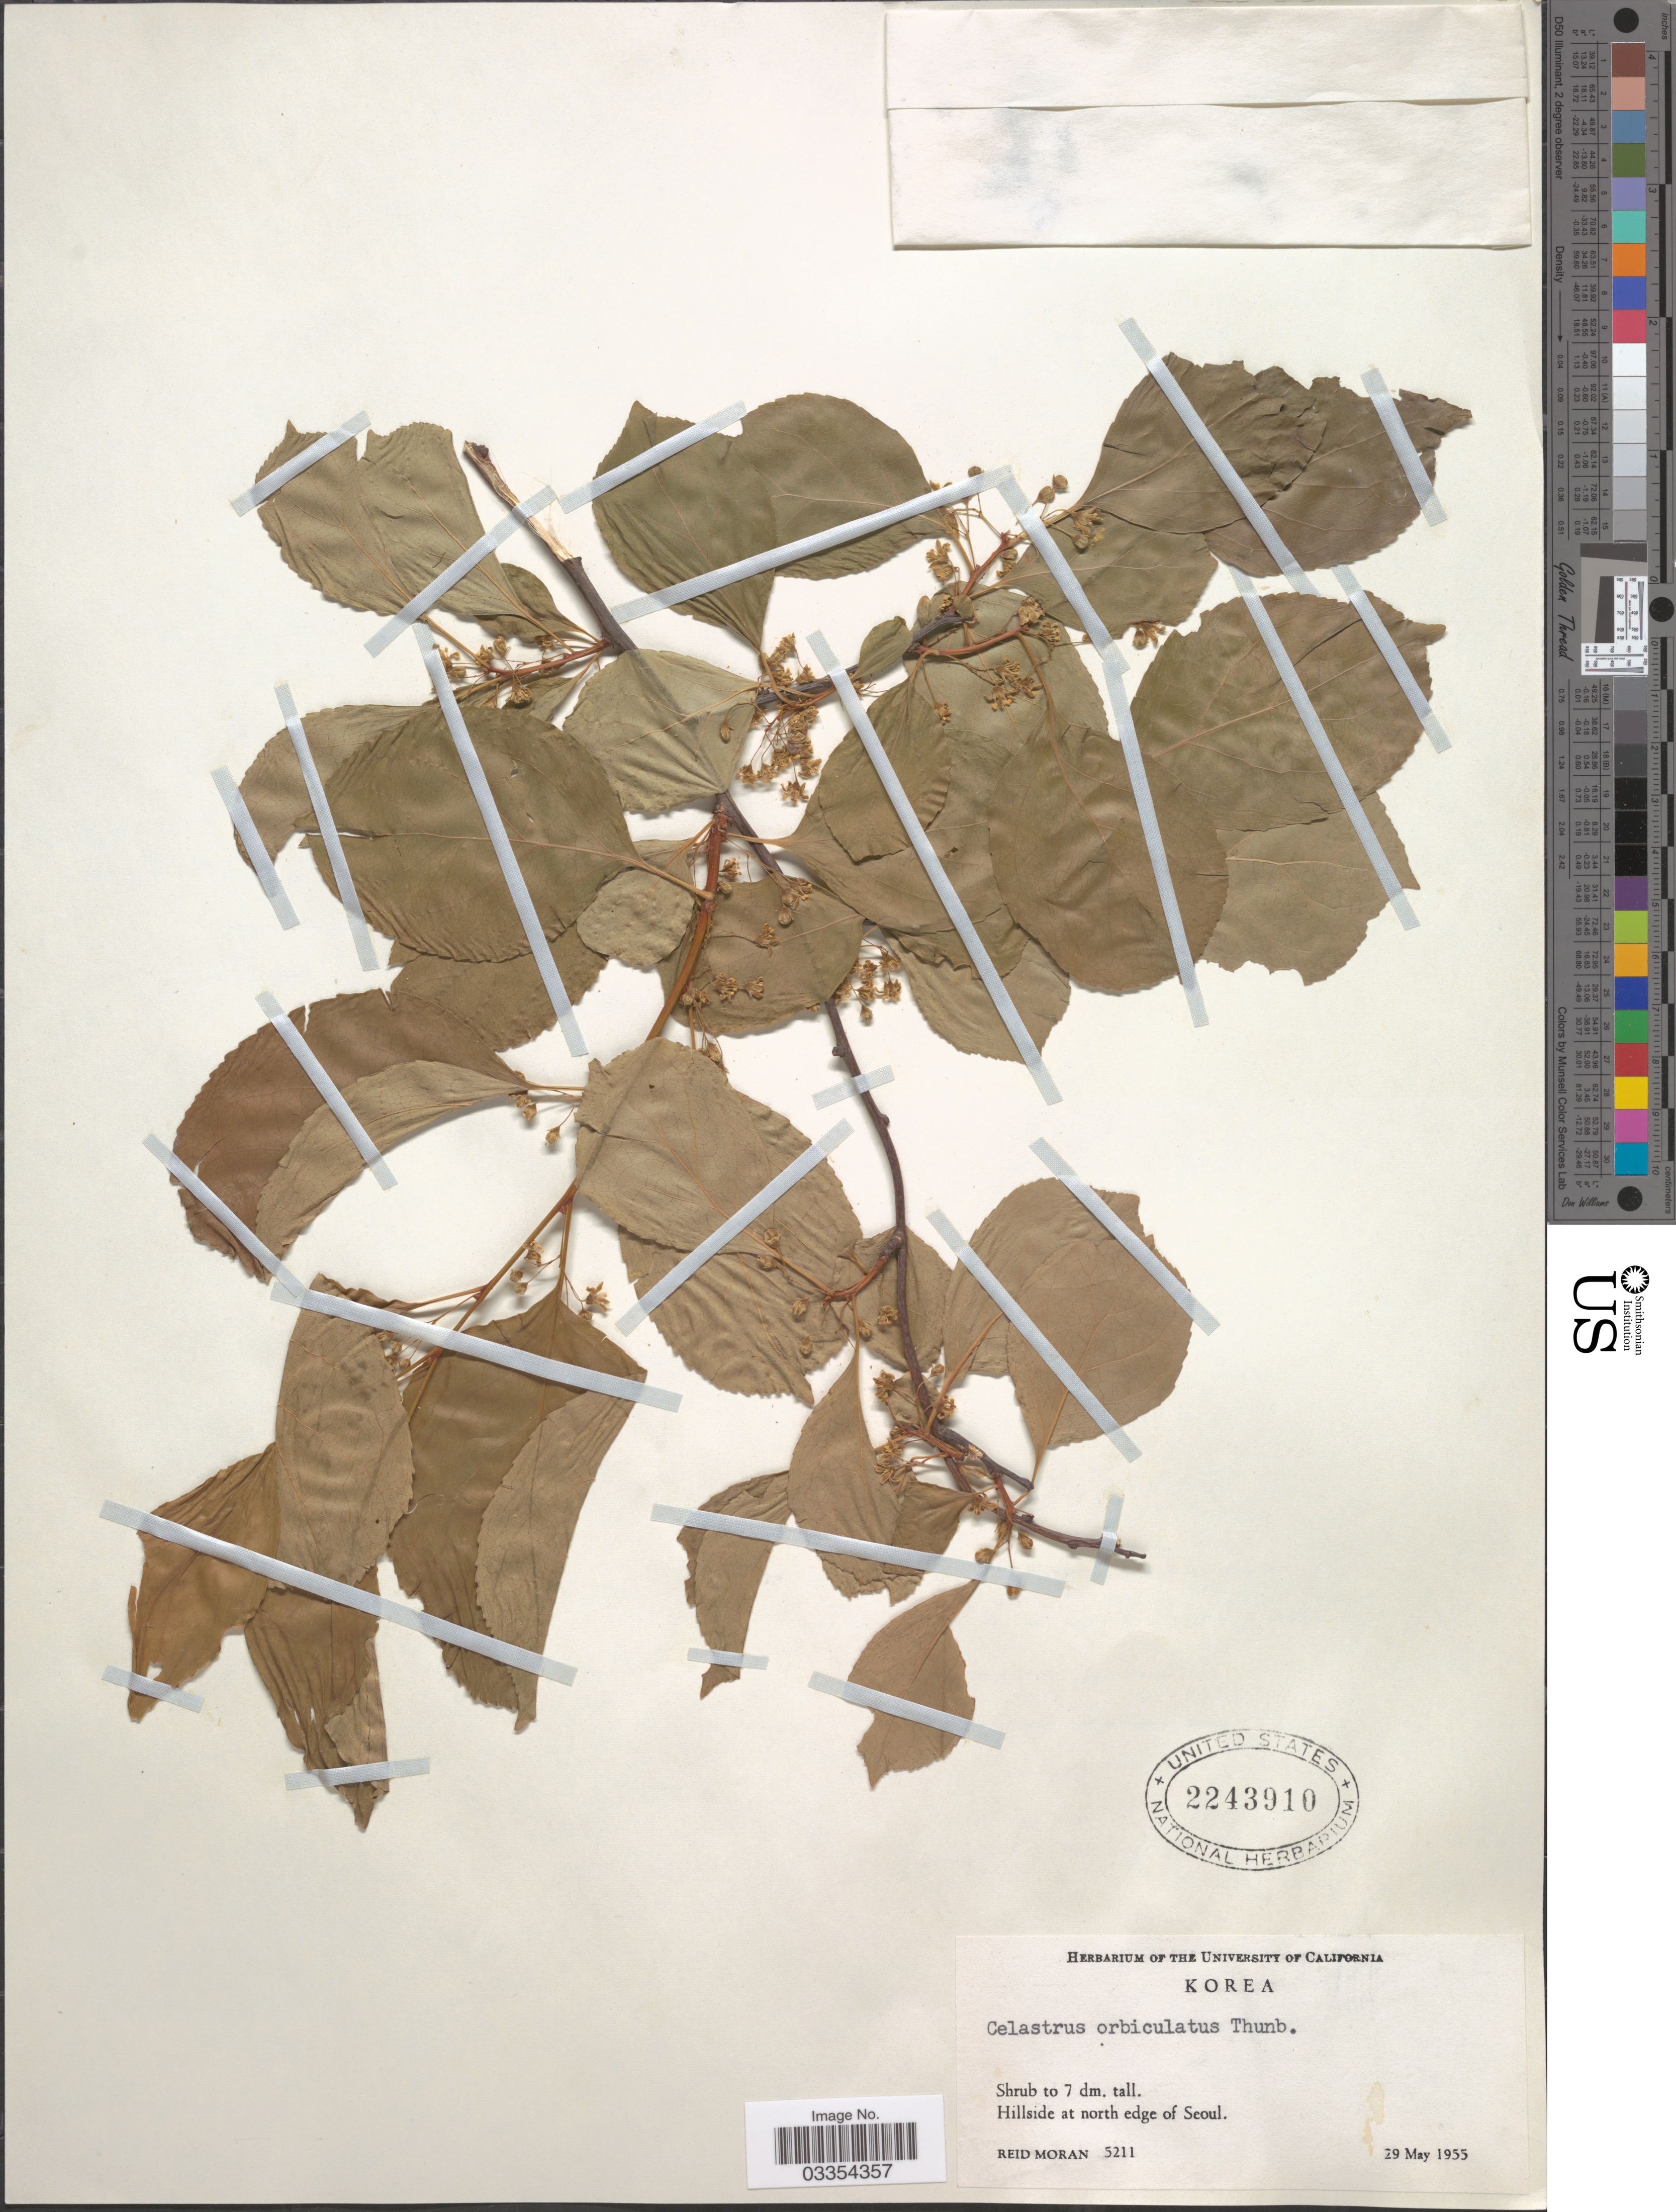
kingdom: Plantae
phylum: Tracheophyta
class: Magnoliopsida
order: Celastrales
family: Celastraceae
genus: Celastrus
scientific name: Celastrus orbiculatus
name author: Thunb.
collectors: R. Moran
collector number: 5211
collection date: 1955-05-29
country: South Korea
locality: Hillside at north edge of Seoul.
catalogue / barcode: US 2243910